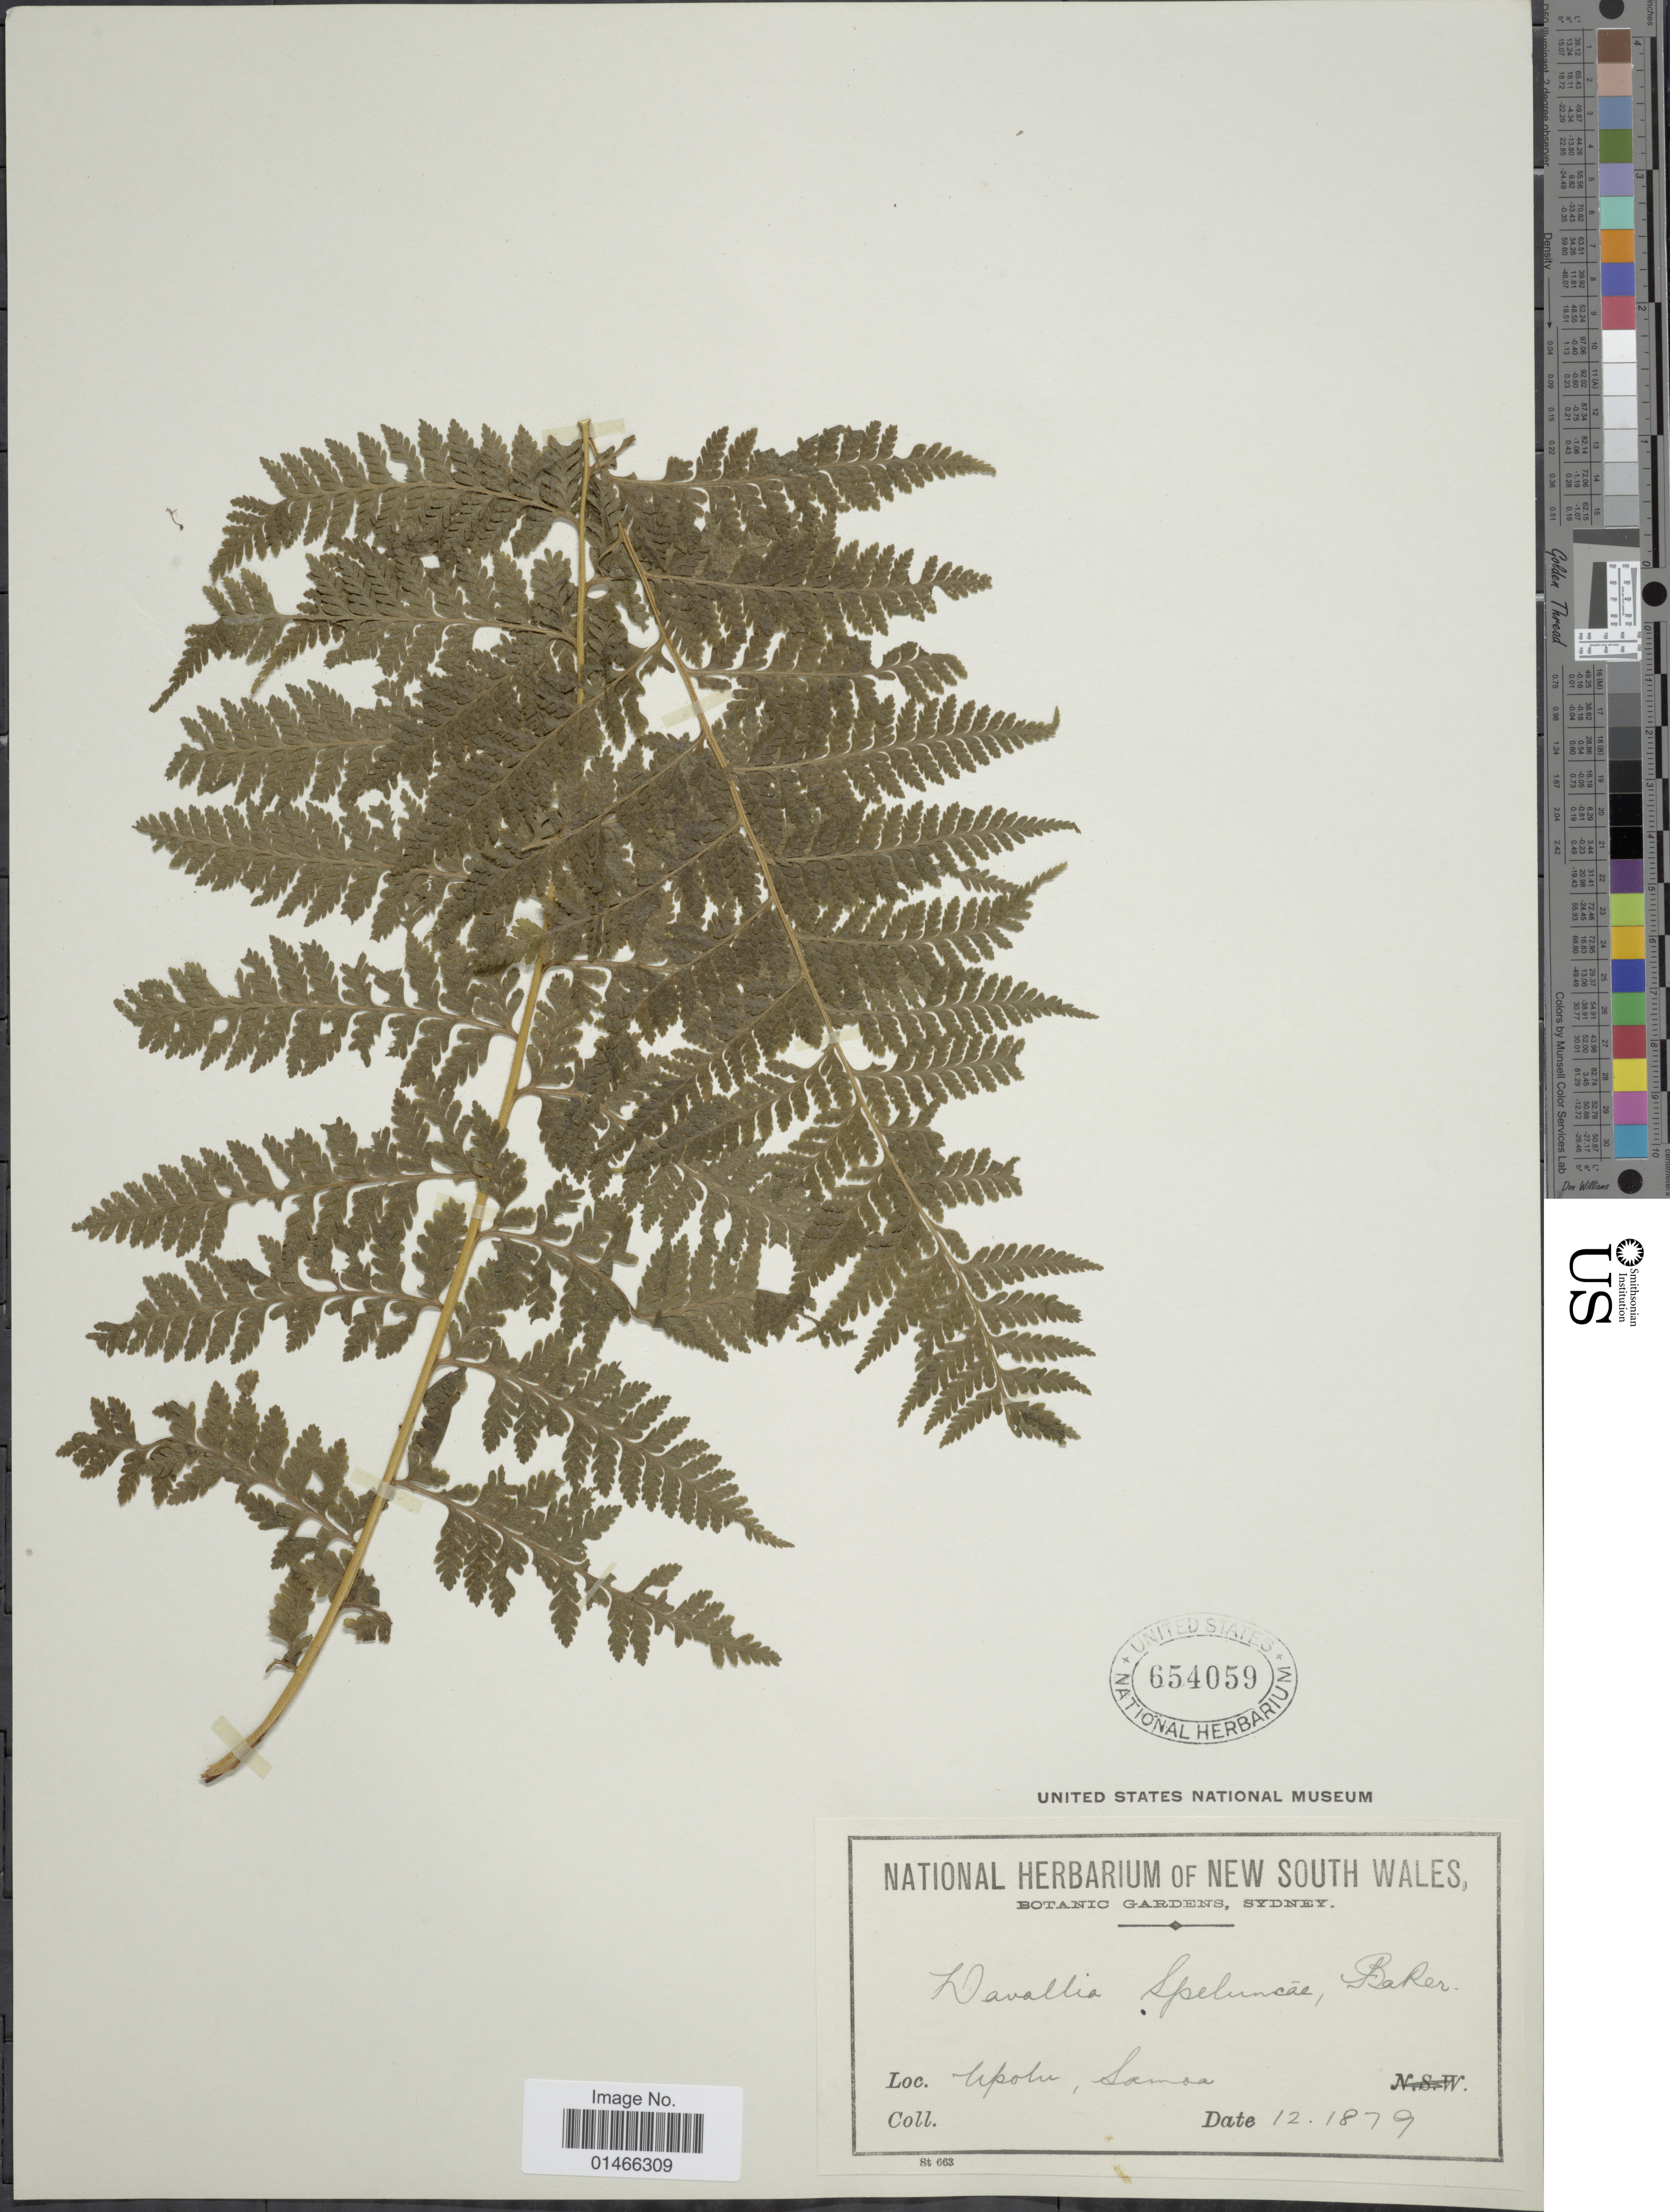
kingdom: Plantae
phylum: Tracheophyta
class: Polypodiopsida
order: Polypodiales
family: Dennstaedtiaceae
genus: Microlepia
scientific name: Microlepia speluncae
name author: (L.) T. Moore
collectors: National Herbarium of New South Wales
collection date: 1879-12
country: Samoa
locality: Upolu, Samoa.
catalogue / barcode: US 654059